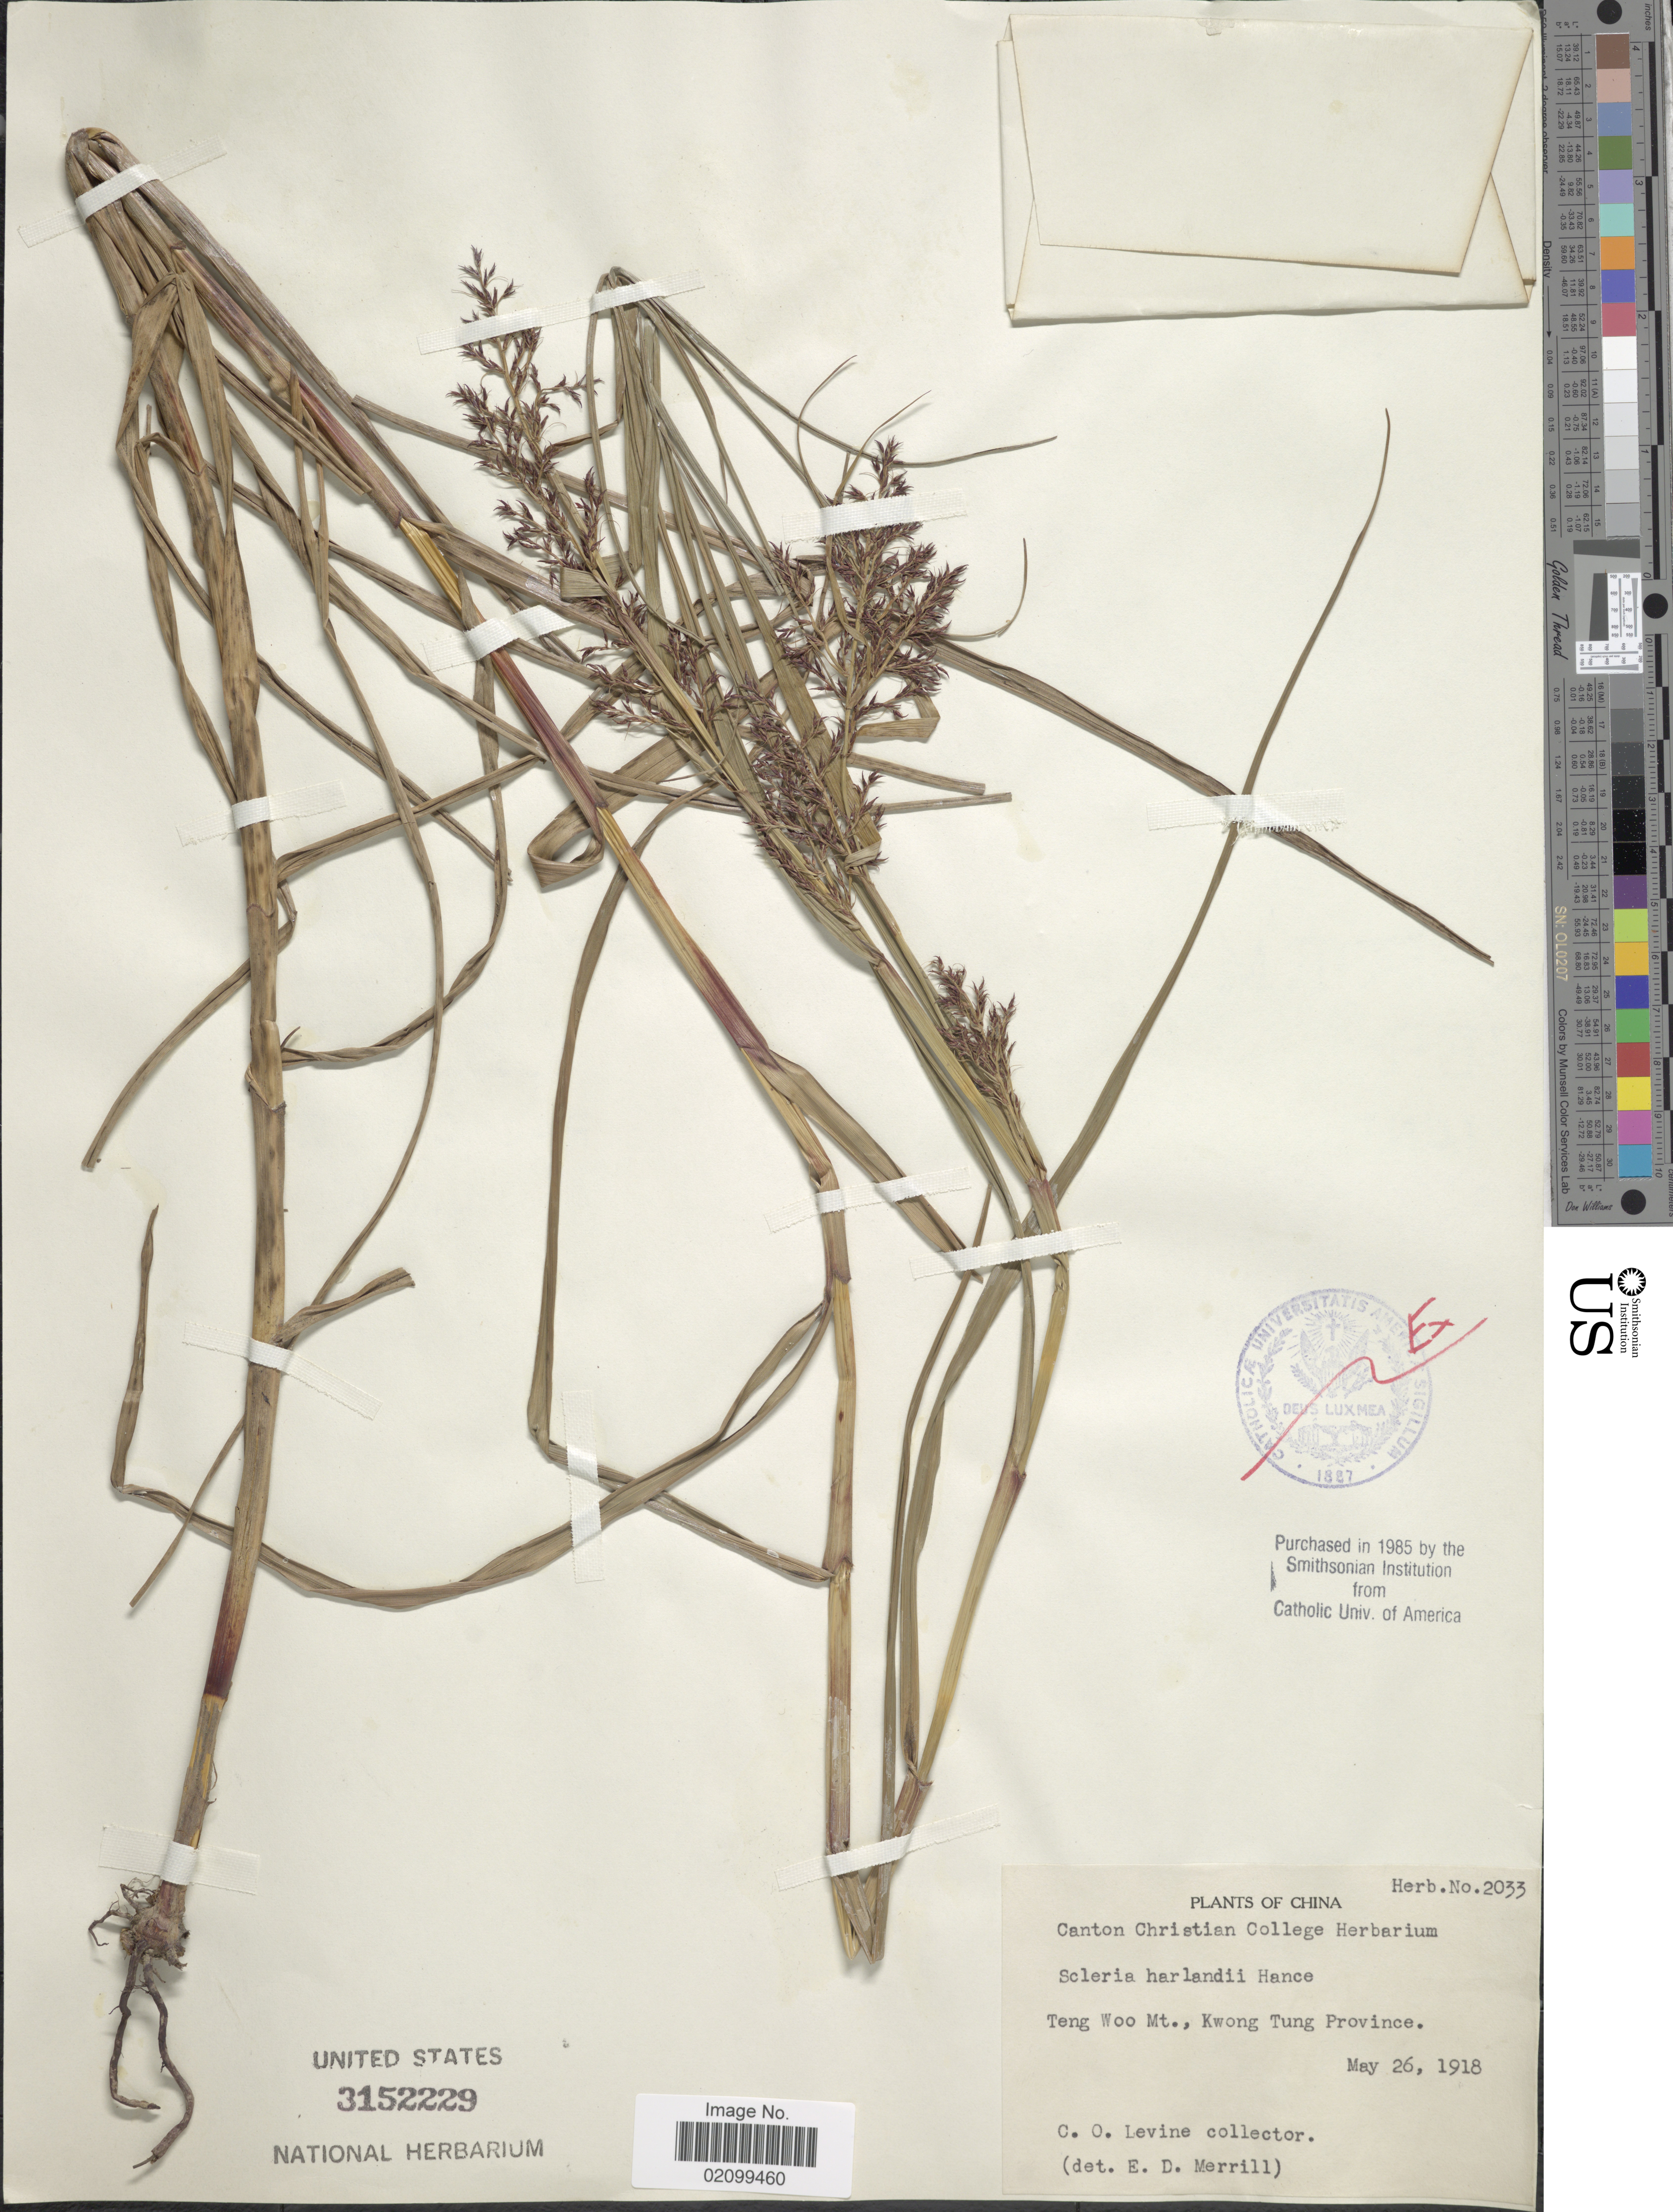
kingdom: Plantae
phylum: Tracheophyta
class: Liliopsida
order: Poales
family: Cyperaceae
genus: Scleria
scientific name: Scleria harlandii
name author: Hance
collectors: C. O. Levine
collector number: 2033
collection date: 1918-05-26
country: China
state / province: Guangdong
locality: Teng Woo Mt., Kwong Tung Province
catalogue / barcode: US 3152229